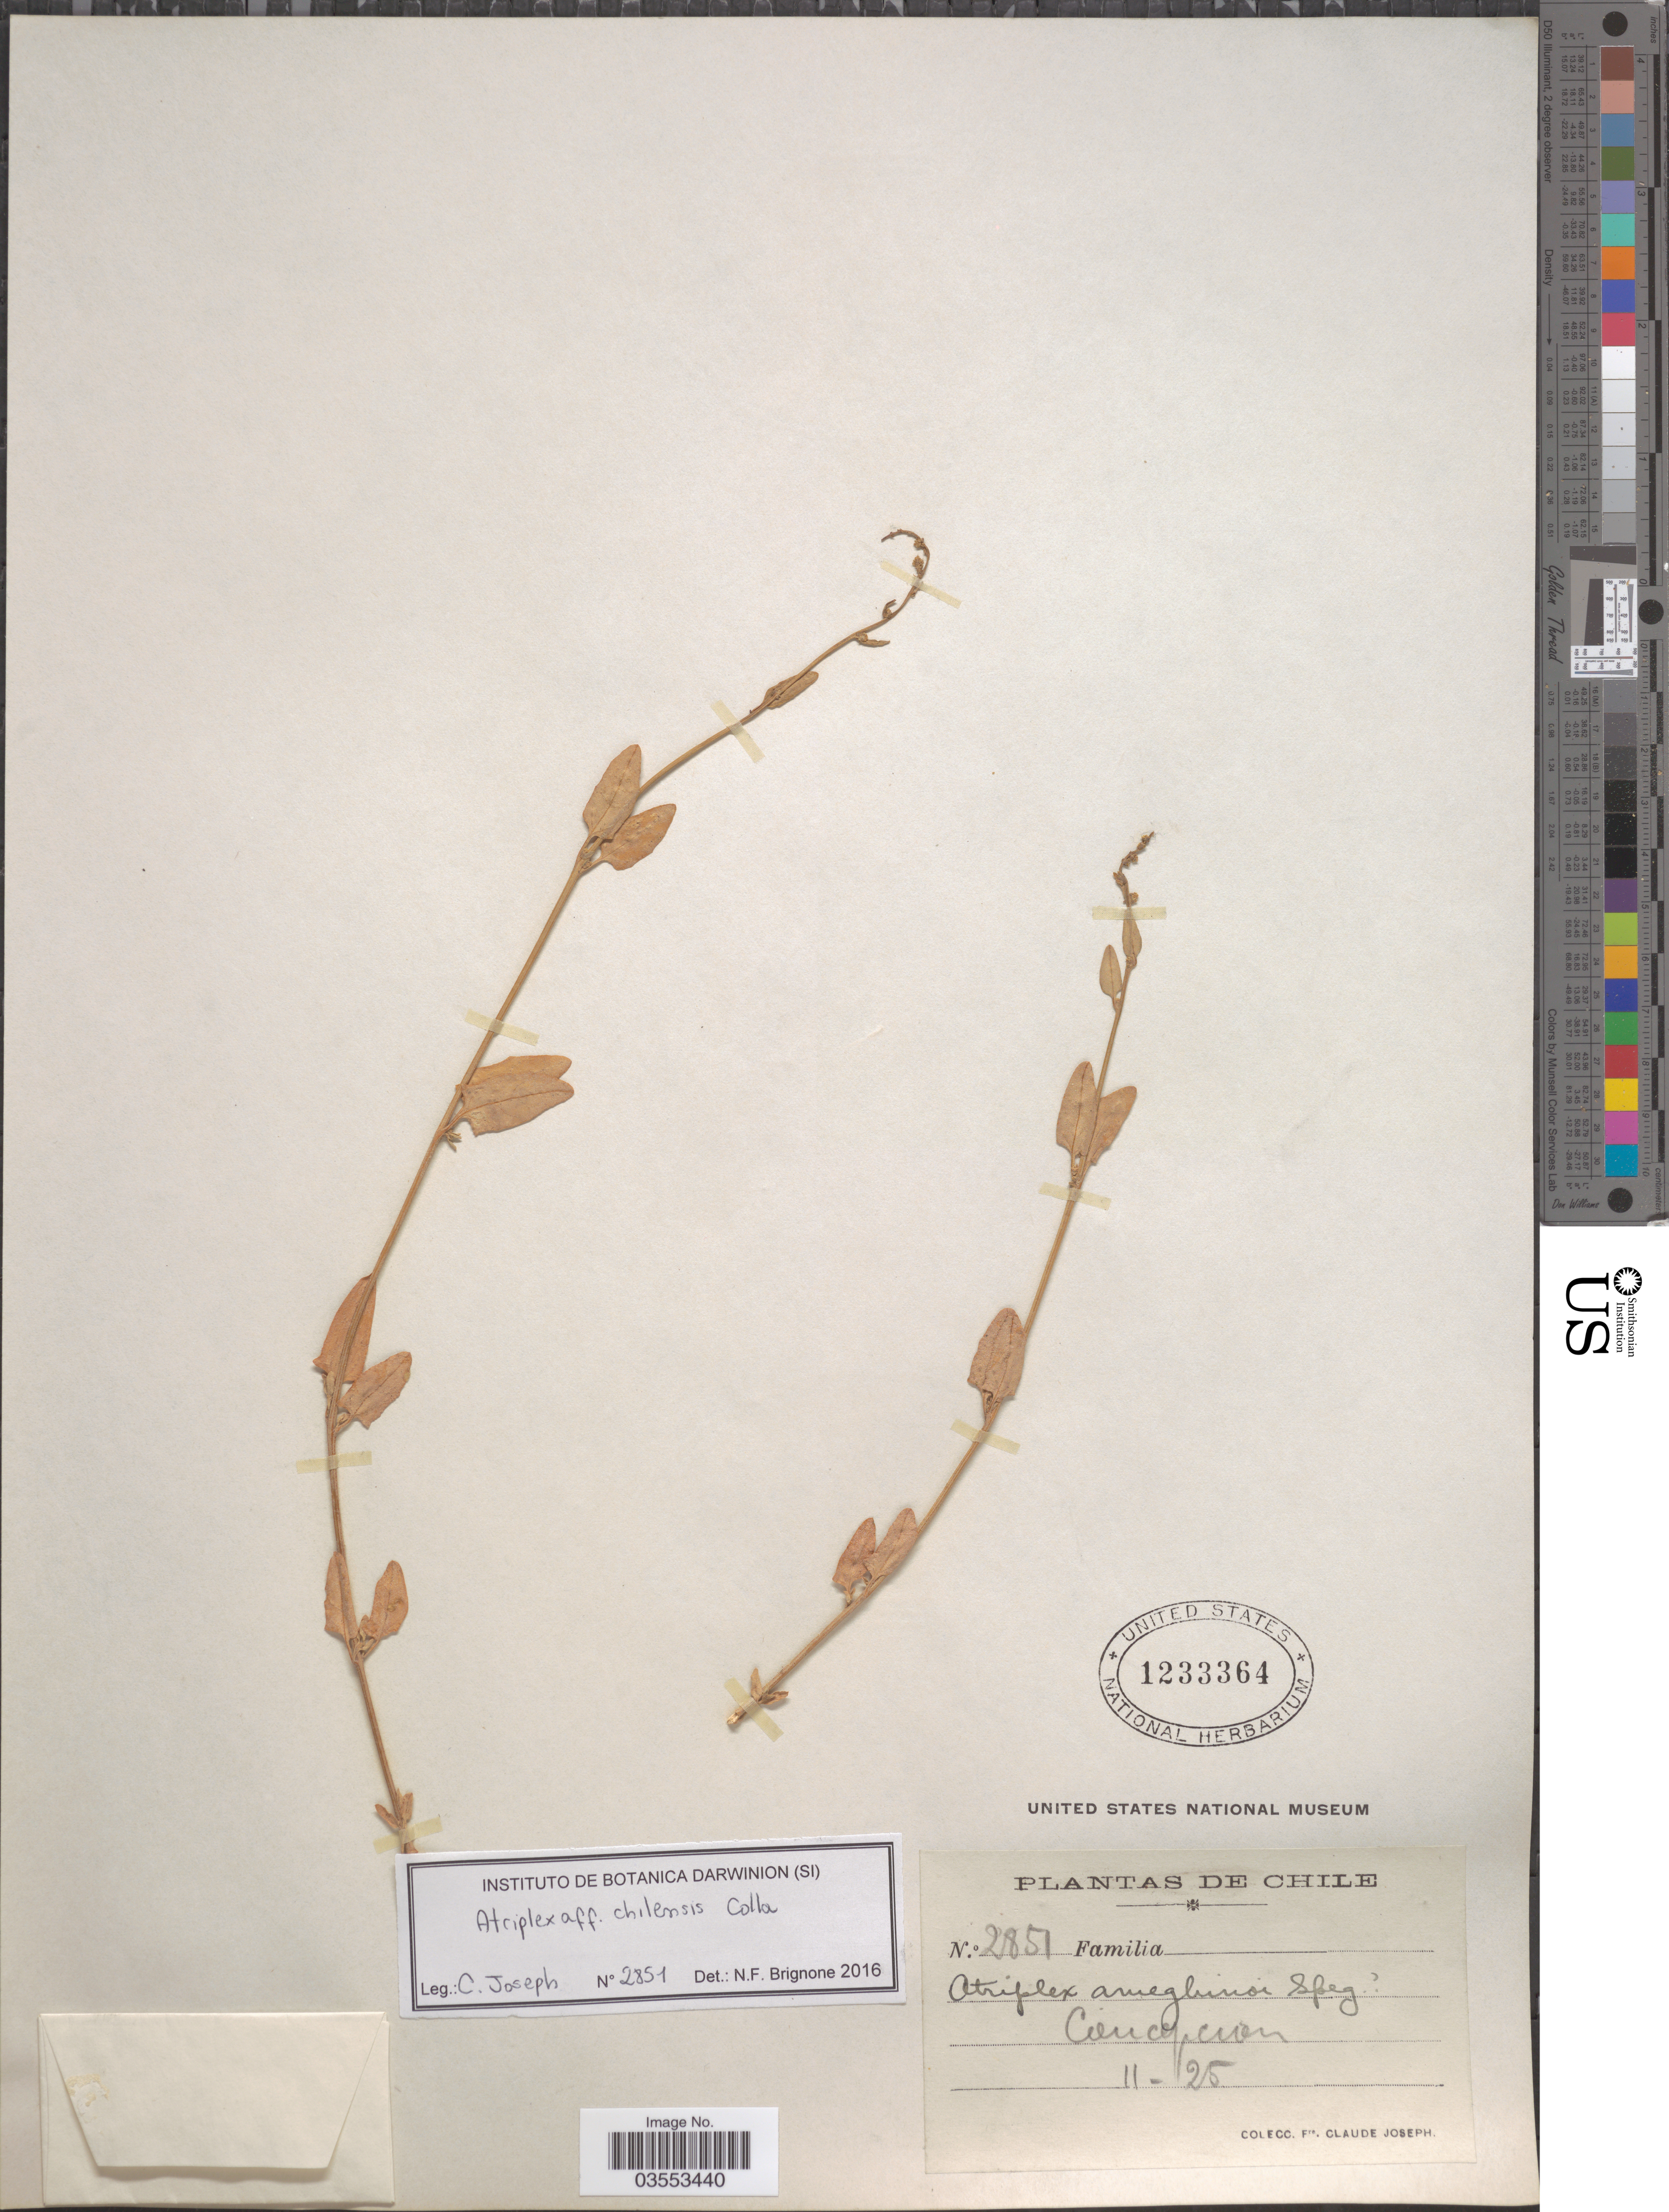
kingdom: Plantae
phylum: Tracheophyta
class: Magnoliopsida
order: Caryophyllales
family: Amaranthaceae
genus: Atriplex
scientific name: Atriplex ameghinoi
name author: Speg.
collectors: Bro. Claude-Joseph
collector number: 2851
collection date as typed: Transcribed d/m/y: /11/25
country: Chile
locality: Concepcion.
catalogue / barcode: US 1233364